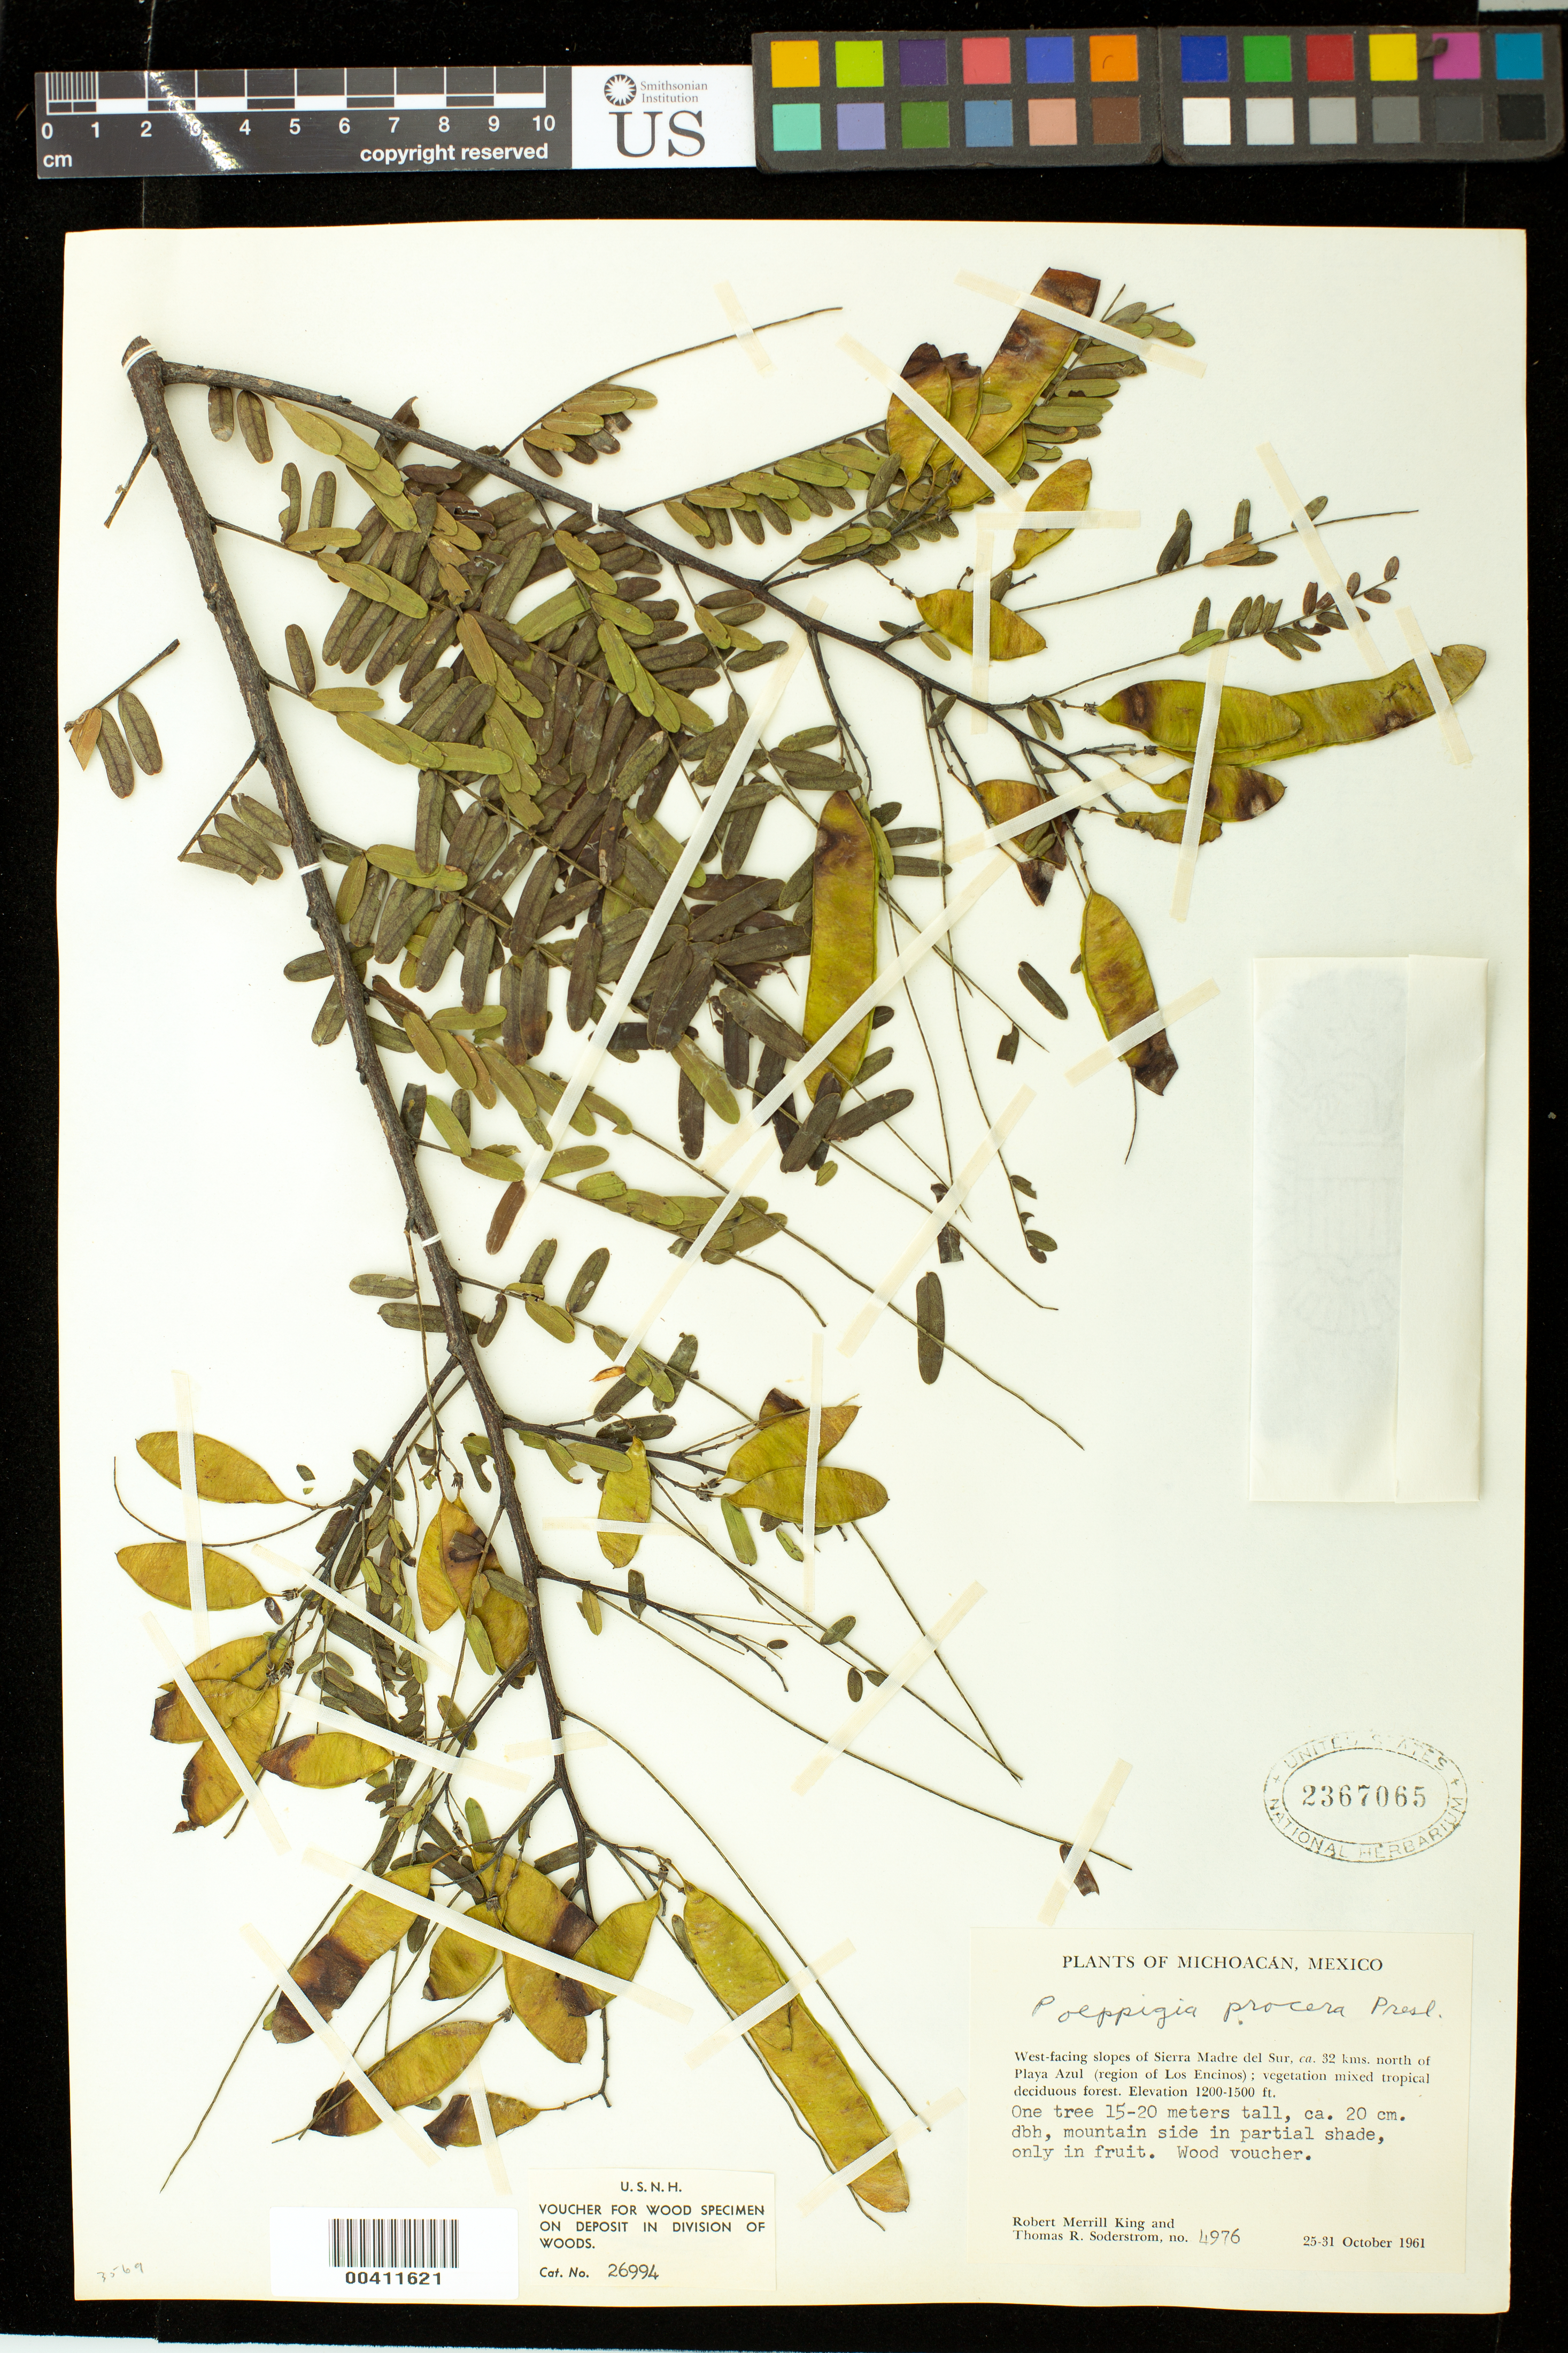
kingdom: Plantae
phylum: Tracheophyta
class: Magnoliopsida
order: Fabales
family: Fabaceae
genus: Poeppigia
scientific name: Poeppigia procera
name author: C. Presl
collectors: R. M. King & T. R. Soderstrom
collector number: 4976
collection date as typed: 25 Oct 1961 to 31 Oct 1961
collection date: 1961-10-25/1961-10-31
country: Mexico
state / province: Michoacán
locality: W facing slopes of Sierra Madre del Sur, ca. 32 km N of Los Encinos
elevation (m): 366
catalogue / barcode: US 2367065